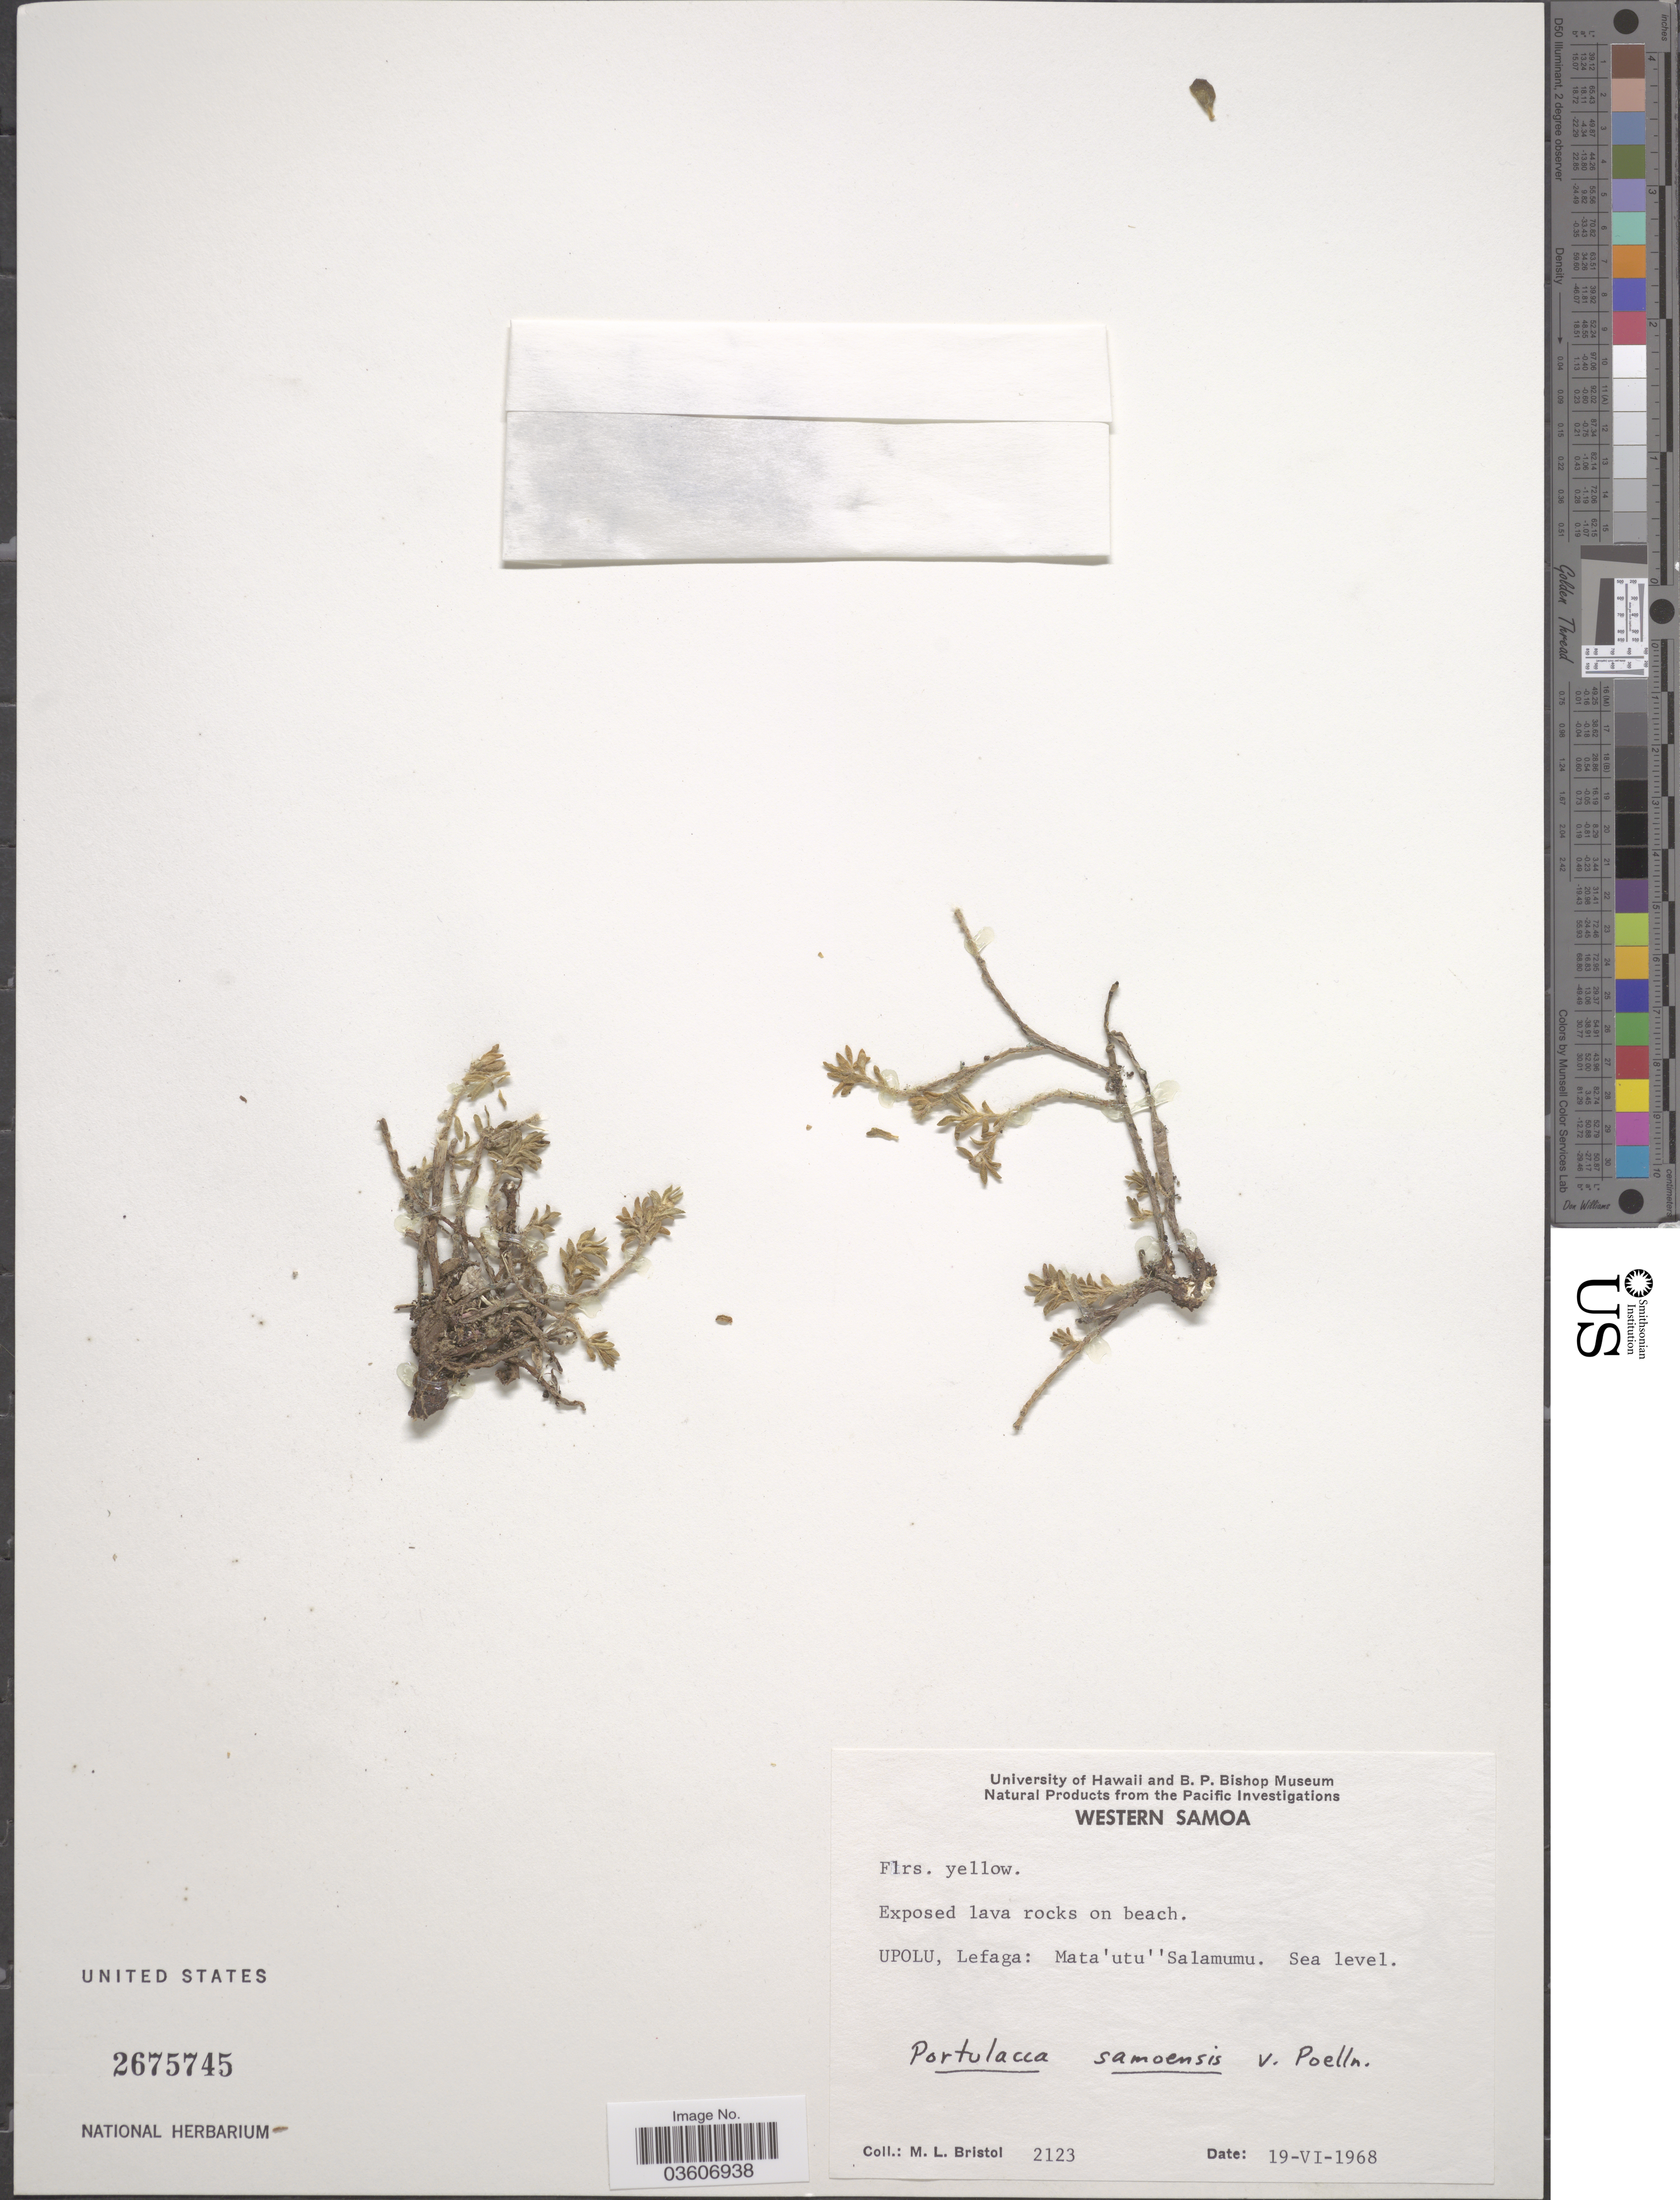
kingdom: Plantae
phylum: Tracheophyta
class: Magnoliopsida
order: Caryophyllales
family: Portulacaceae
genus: Portulaca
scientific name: Portulaca australis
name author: Endl.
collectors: M. L. Bristol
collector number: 2123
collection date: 1968-06-19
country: Samoa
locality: Upolu, Lefaga: Mata'utu' 'Salamumu.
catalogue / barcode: US 2675745